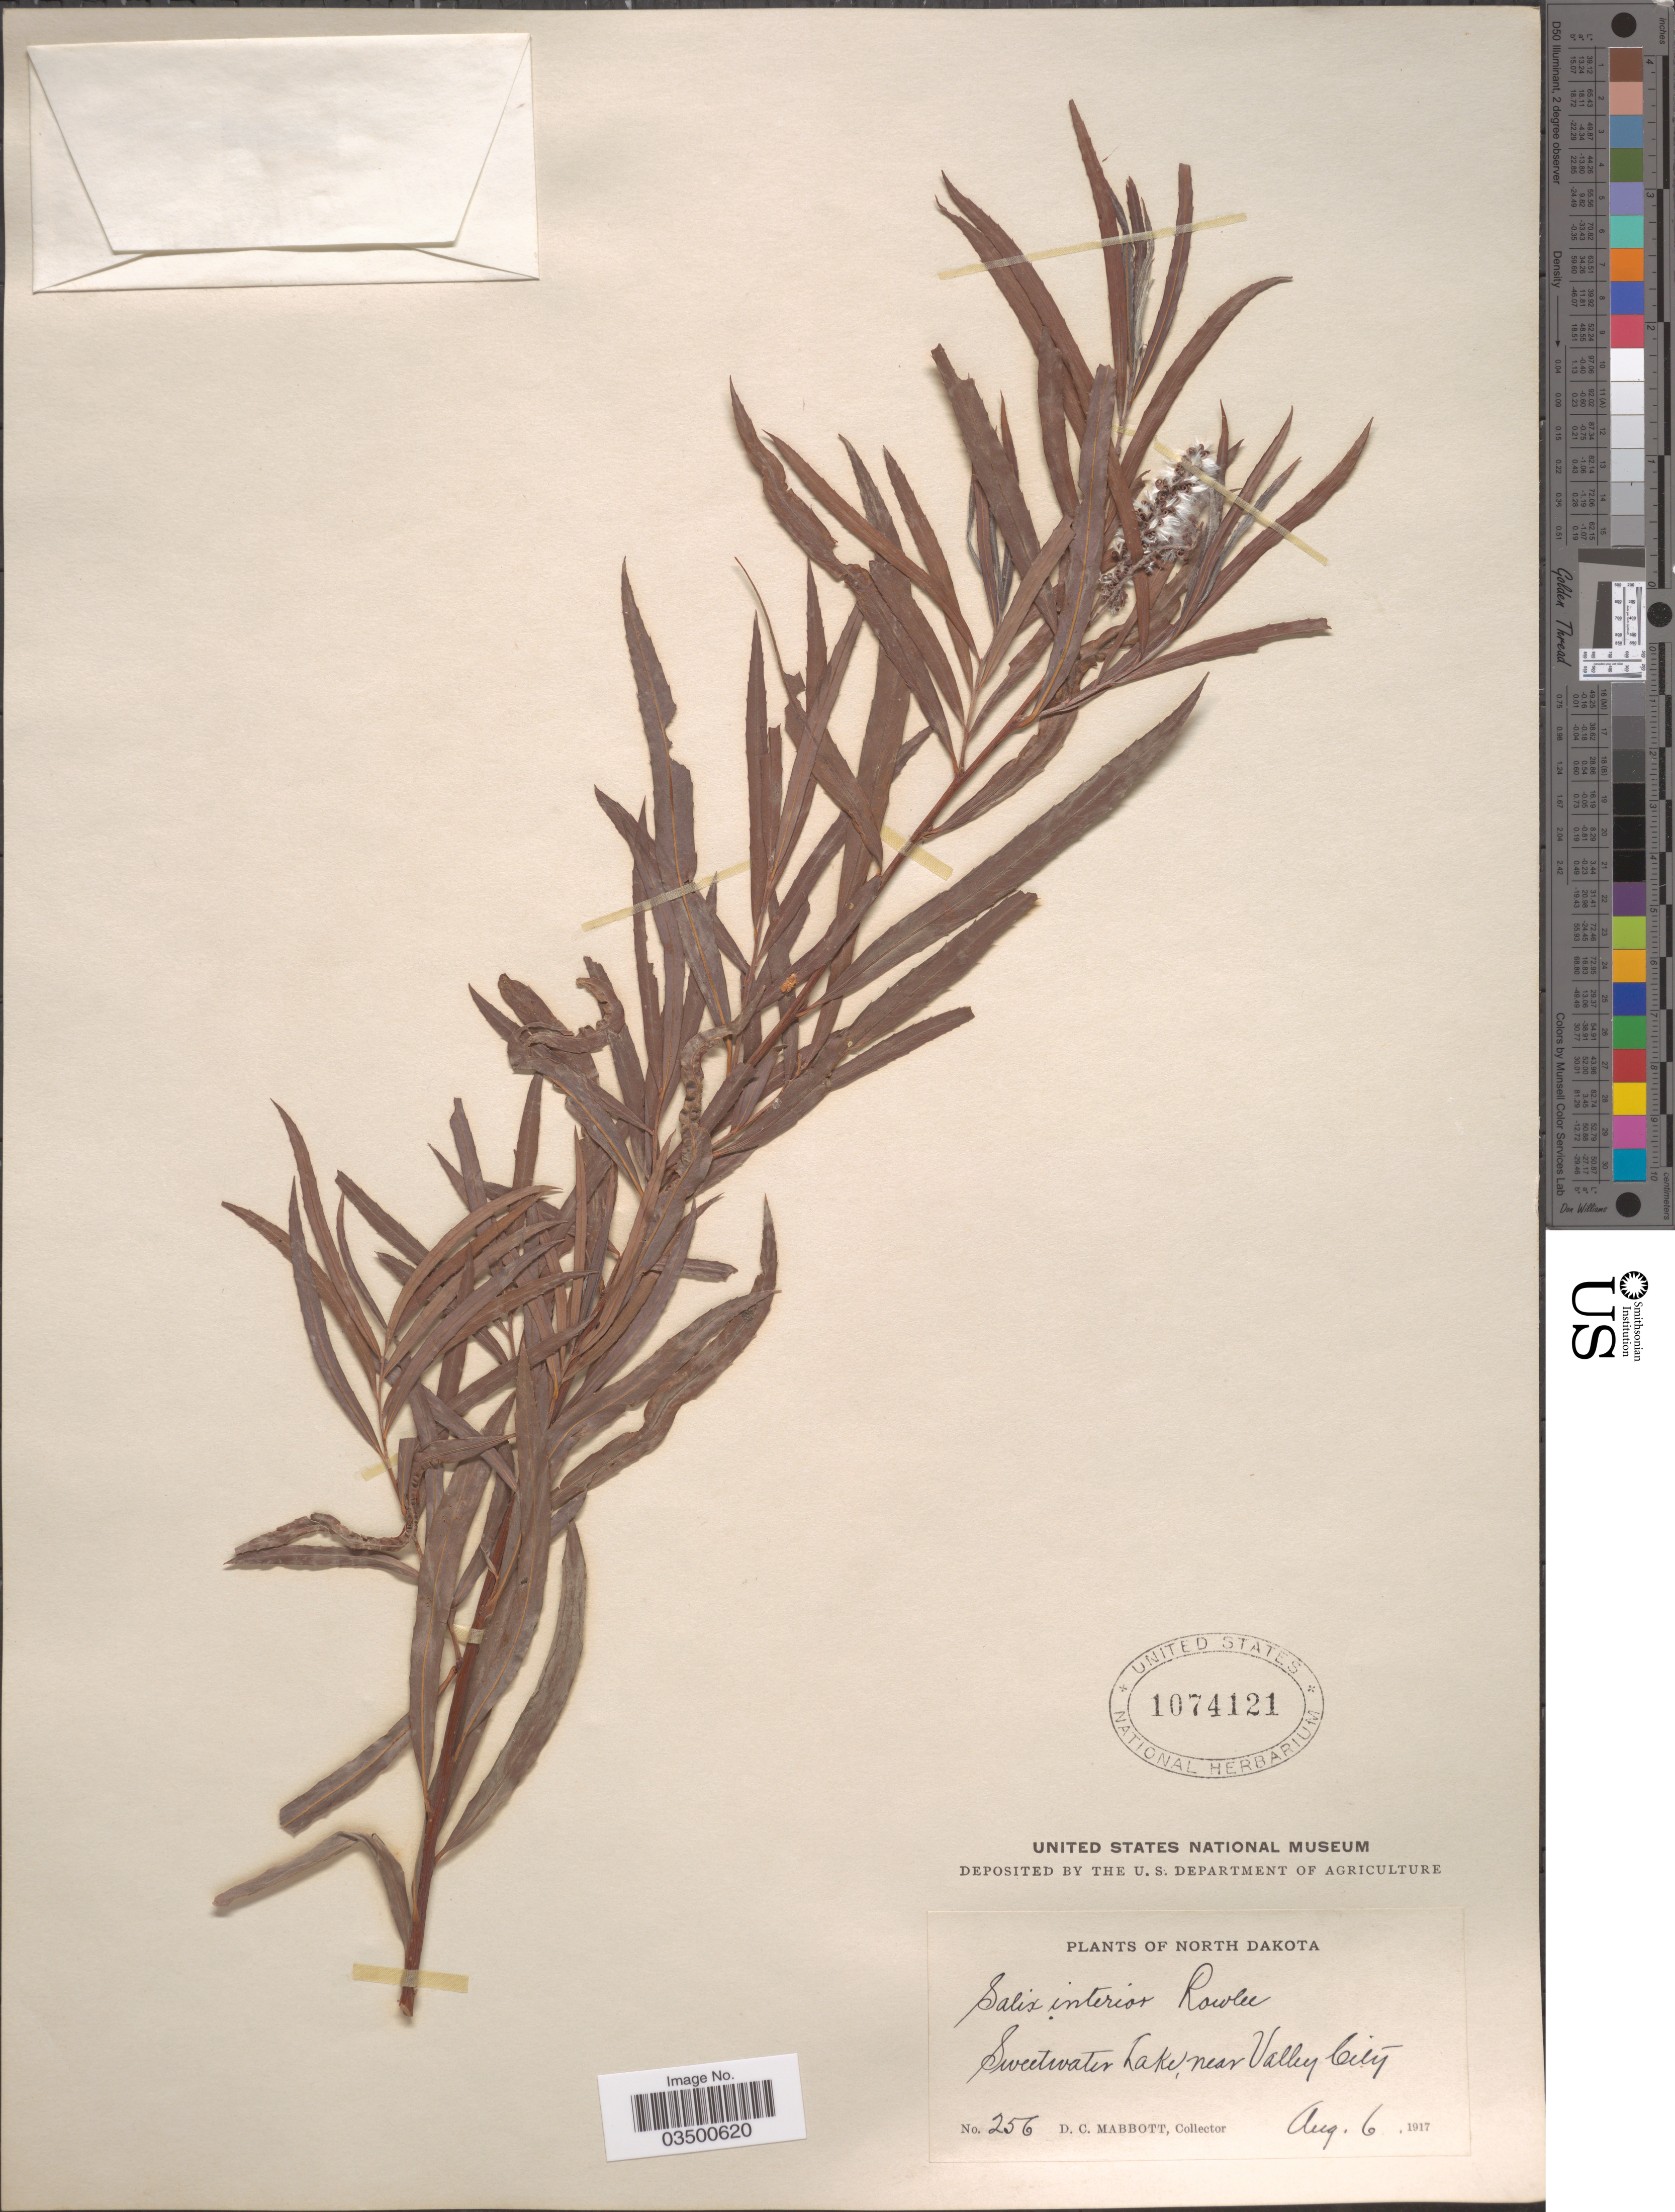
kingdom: Plantae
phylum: Tracheophyta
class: Magnoliopsida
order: Malpighiales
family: Salicaceae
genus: Salix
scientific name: Salix interior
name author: Rowlee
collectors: D. Mabbott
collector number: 256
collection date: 1917-08-06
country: United States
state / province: North Dakota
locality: Sweetwater Lake, near Valley City.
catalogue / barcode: US 1074121